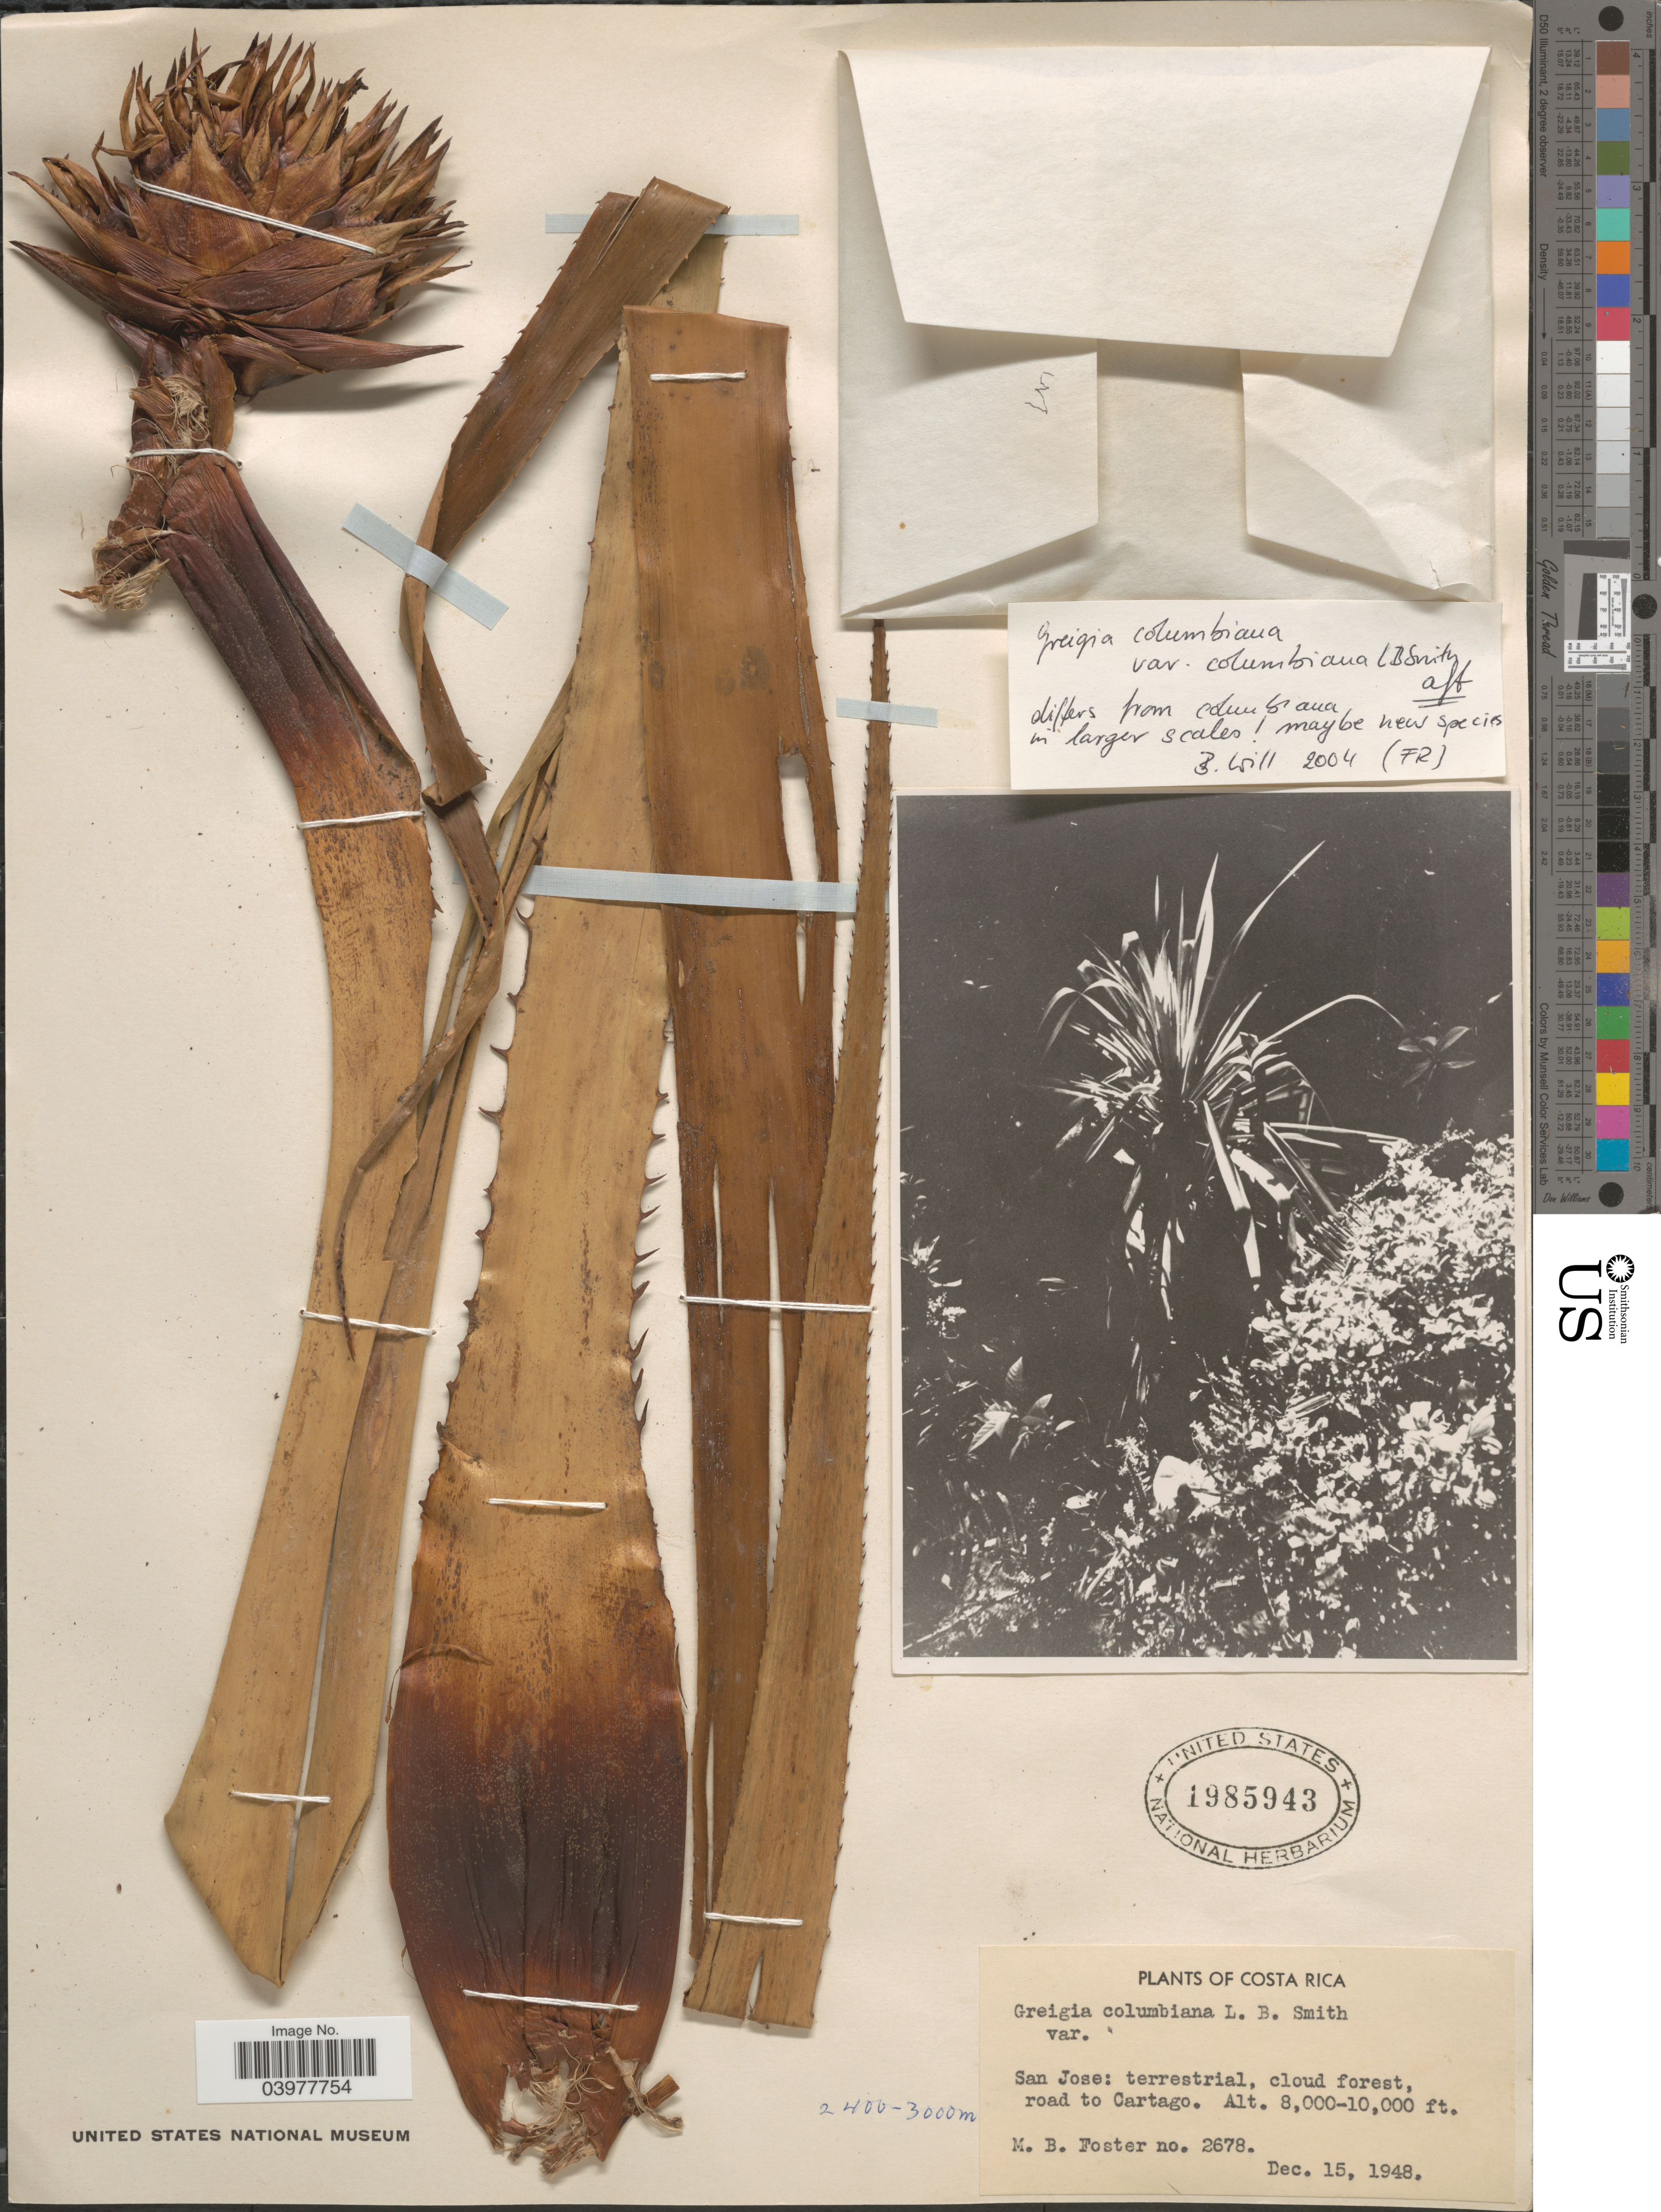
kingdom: Plantae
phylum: Tracheophyta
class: Liliopsida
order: Poales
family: Bromeliaceae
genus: Greigia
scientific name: Greigia columbiana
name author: L.B. Sm.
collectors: M. B. Foster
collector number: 2678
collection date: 1948-12-15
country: Costa Rica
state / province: San José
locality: Terrestrial, cloud forest, road to Cartago.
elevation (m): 2438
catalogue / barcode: US 1985943